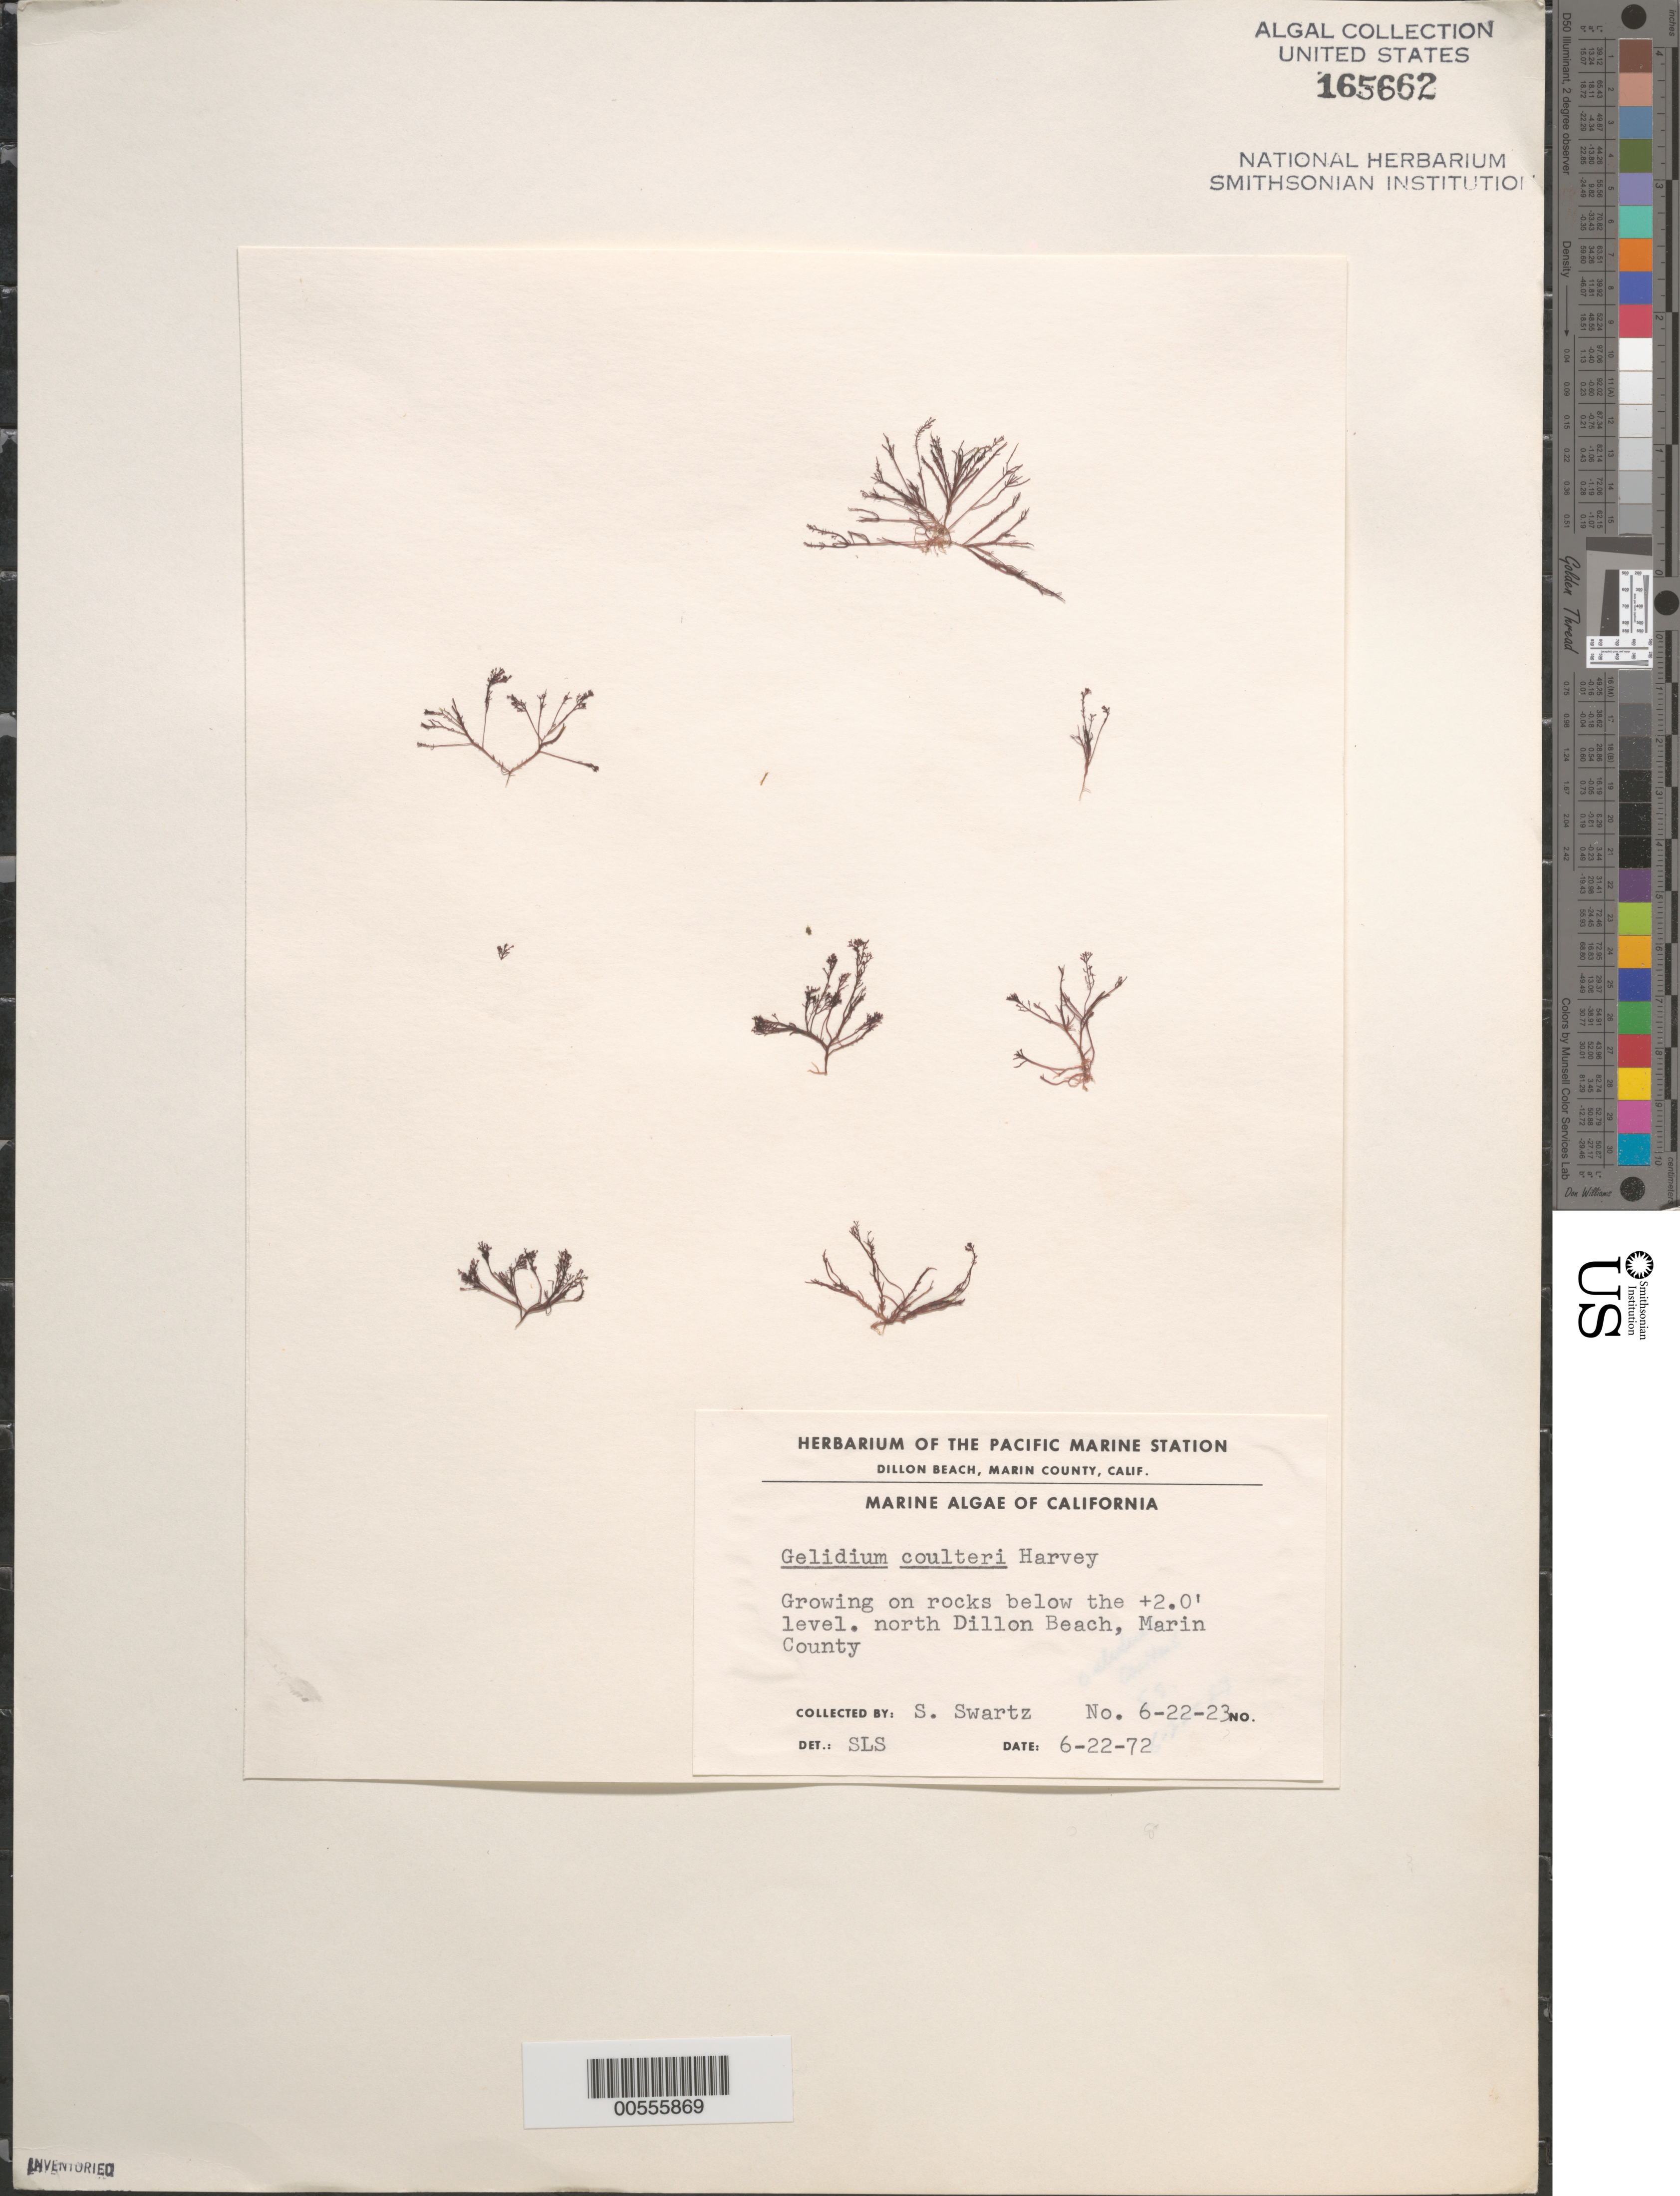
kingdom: Plantae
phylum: Rhodophyta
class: Florideophyceae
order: Gelidiales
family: Gelidiaceae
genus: Gelidium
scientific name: Gelidium coulteri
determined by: Swartz, S. L.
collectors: S. L. Swartz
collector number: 6-22-23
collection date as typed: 22 Jun 1972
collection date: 1972-06-22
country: United States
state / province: California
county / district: Marin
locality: North Dillon Beach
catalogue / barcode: US 165662